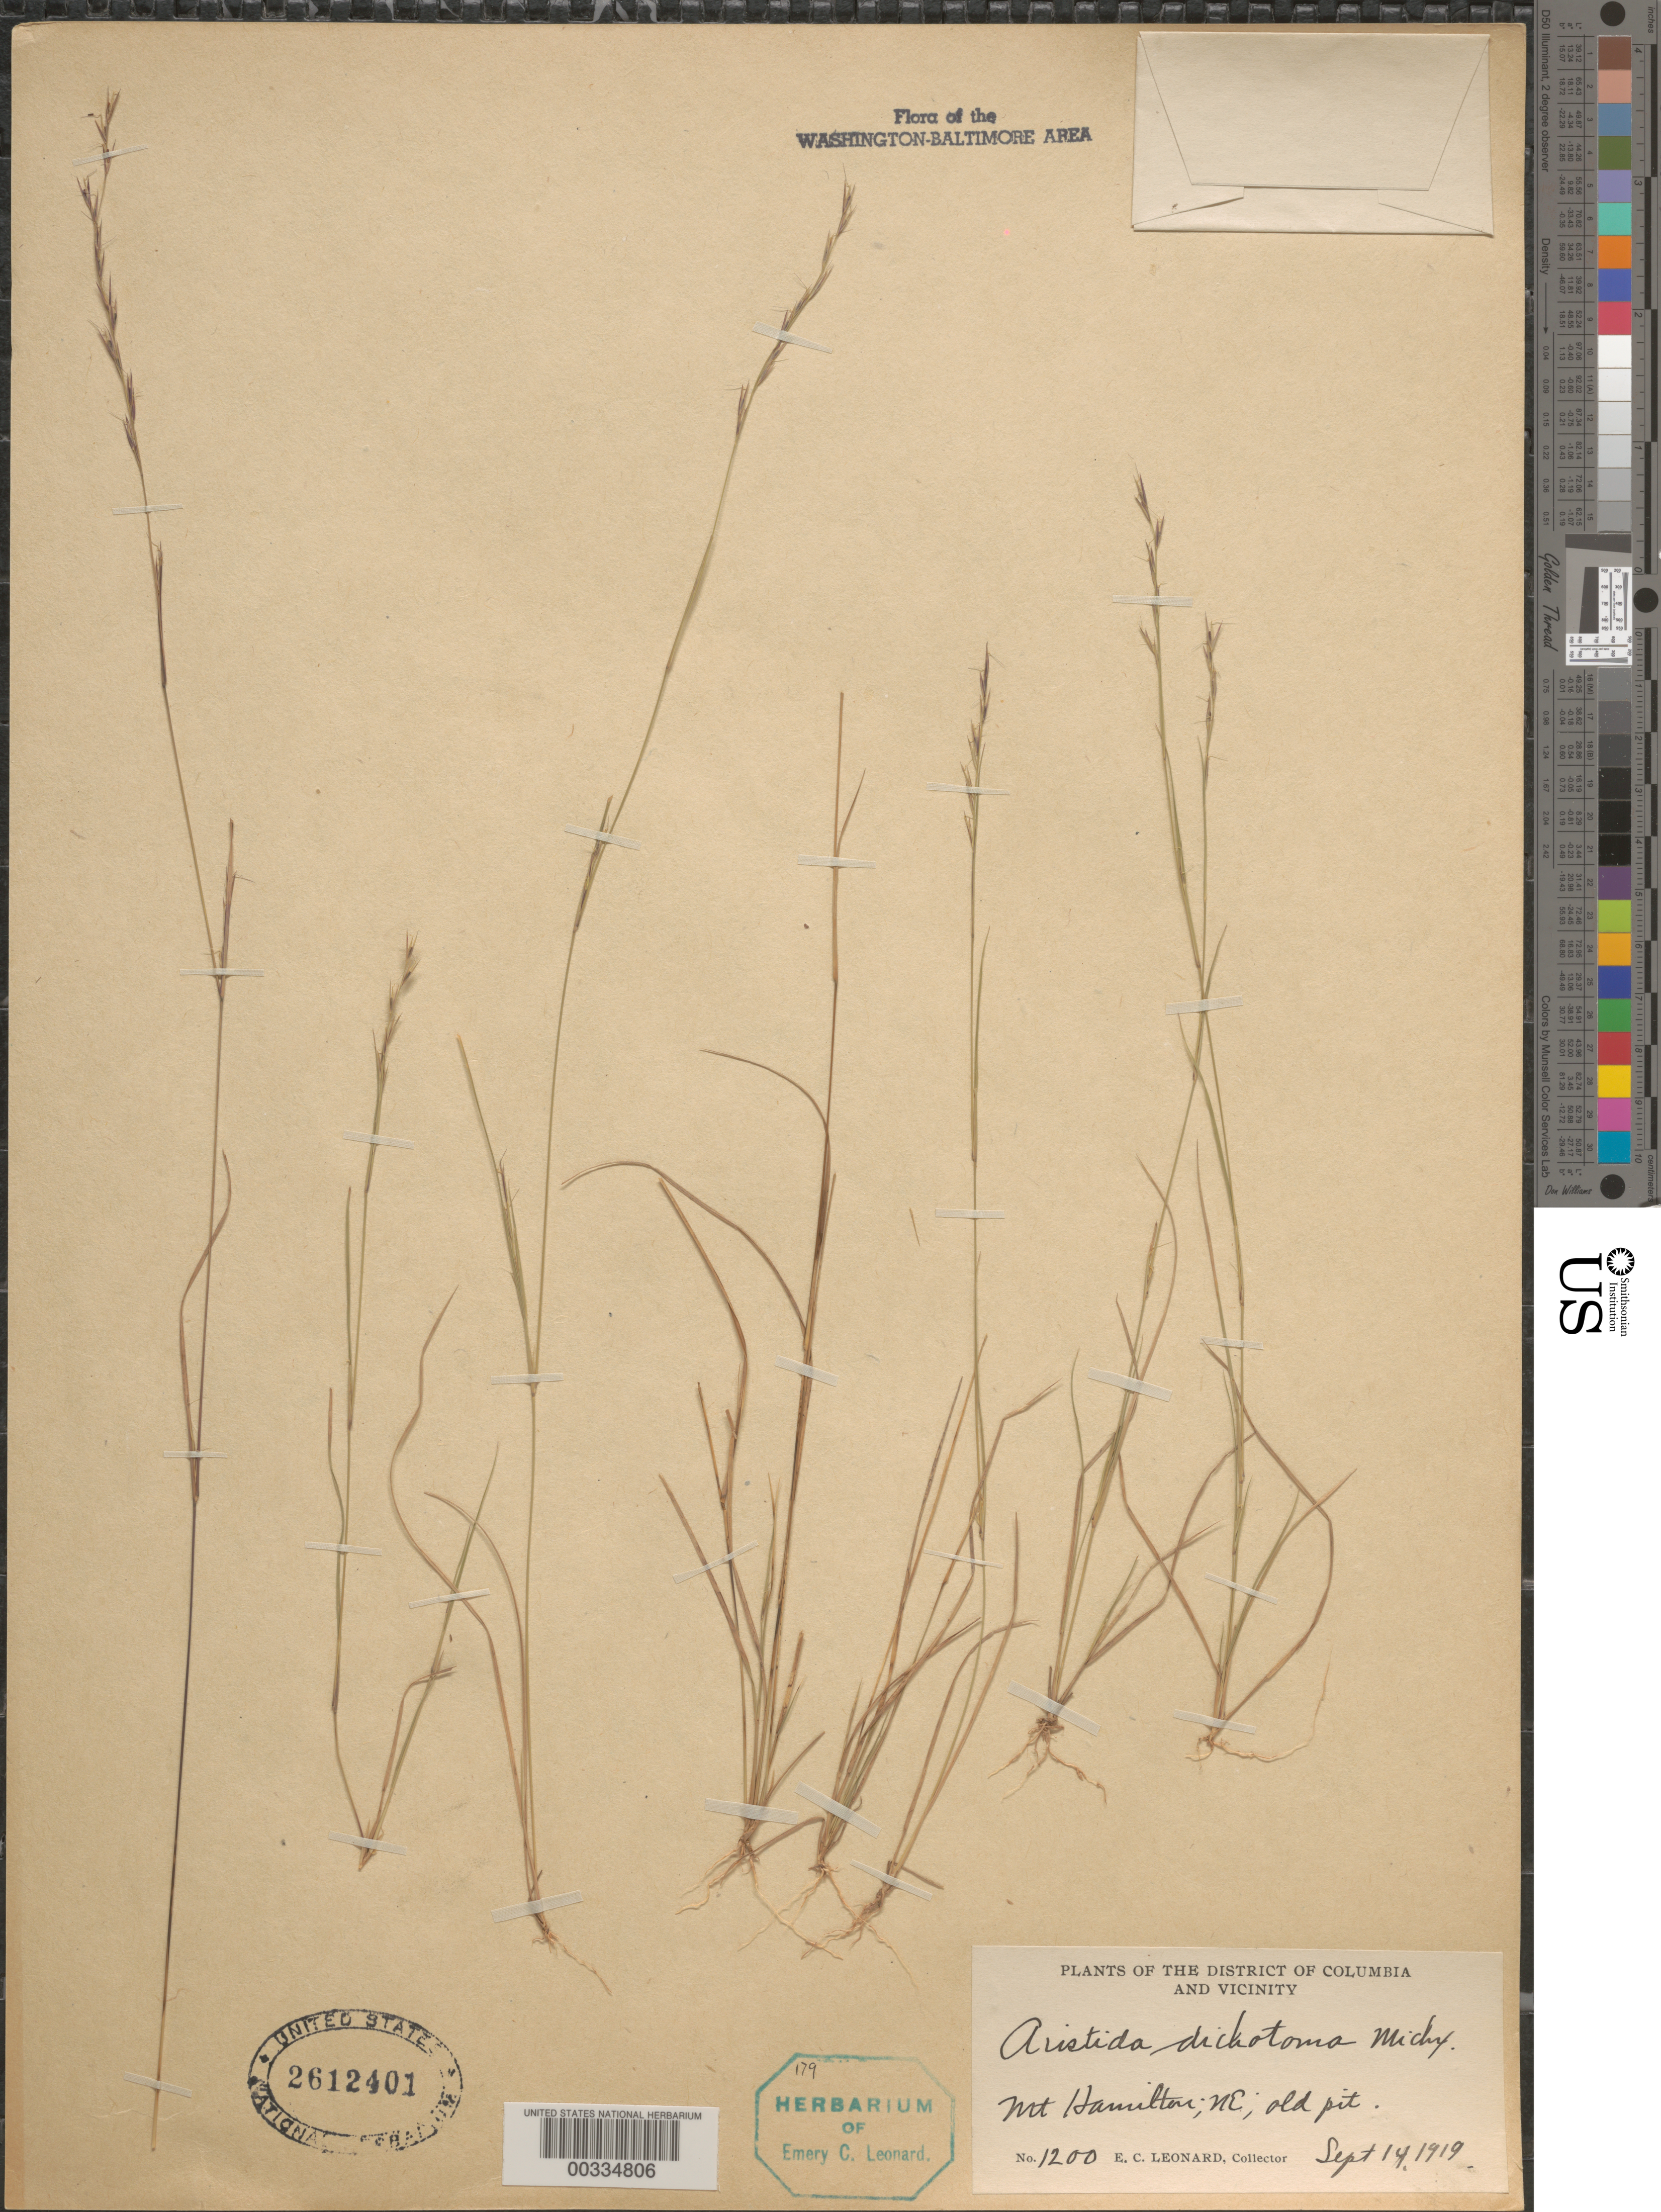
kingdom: Plantae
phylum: Tracheophyta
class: Liliopsida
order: Poales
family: Poaceae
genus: Aristida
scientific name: Aristida dichotoma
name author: Michx.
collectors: E. C. Leonard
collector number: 1200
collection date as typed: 14 Sep 1919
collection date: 1919-09-14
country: United States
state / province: District of Columbia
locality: Mount Hamilton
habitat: Old pit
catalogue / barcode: US 2612401